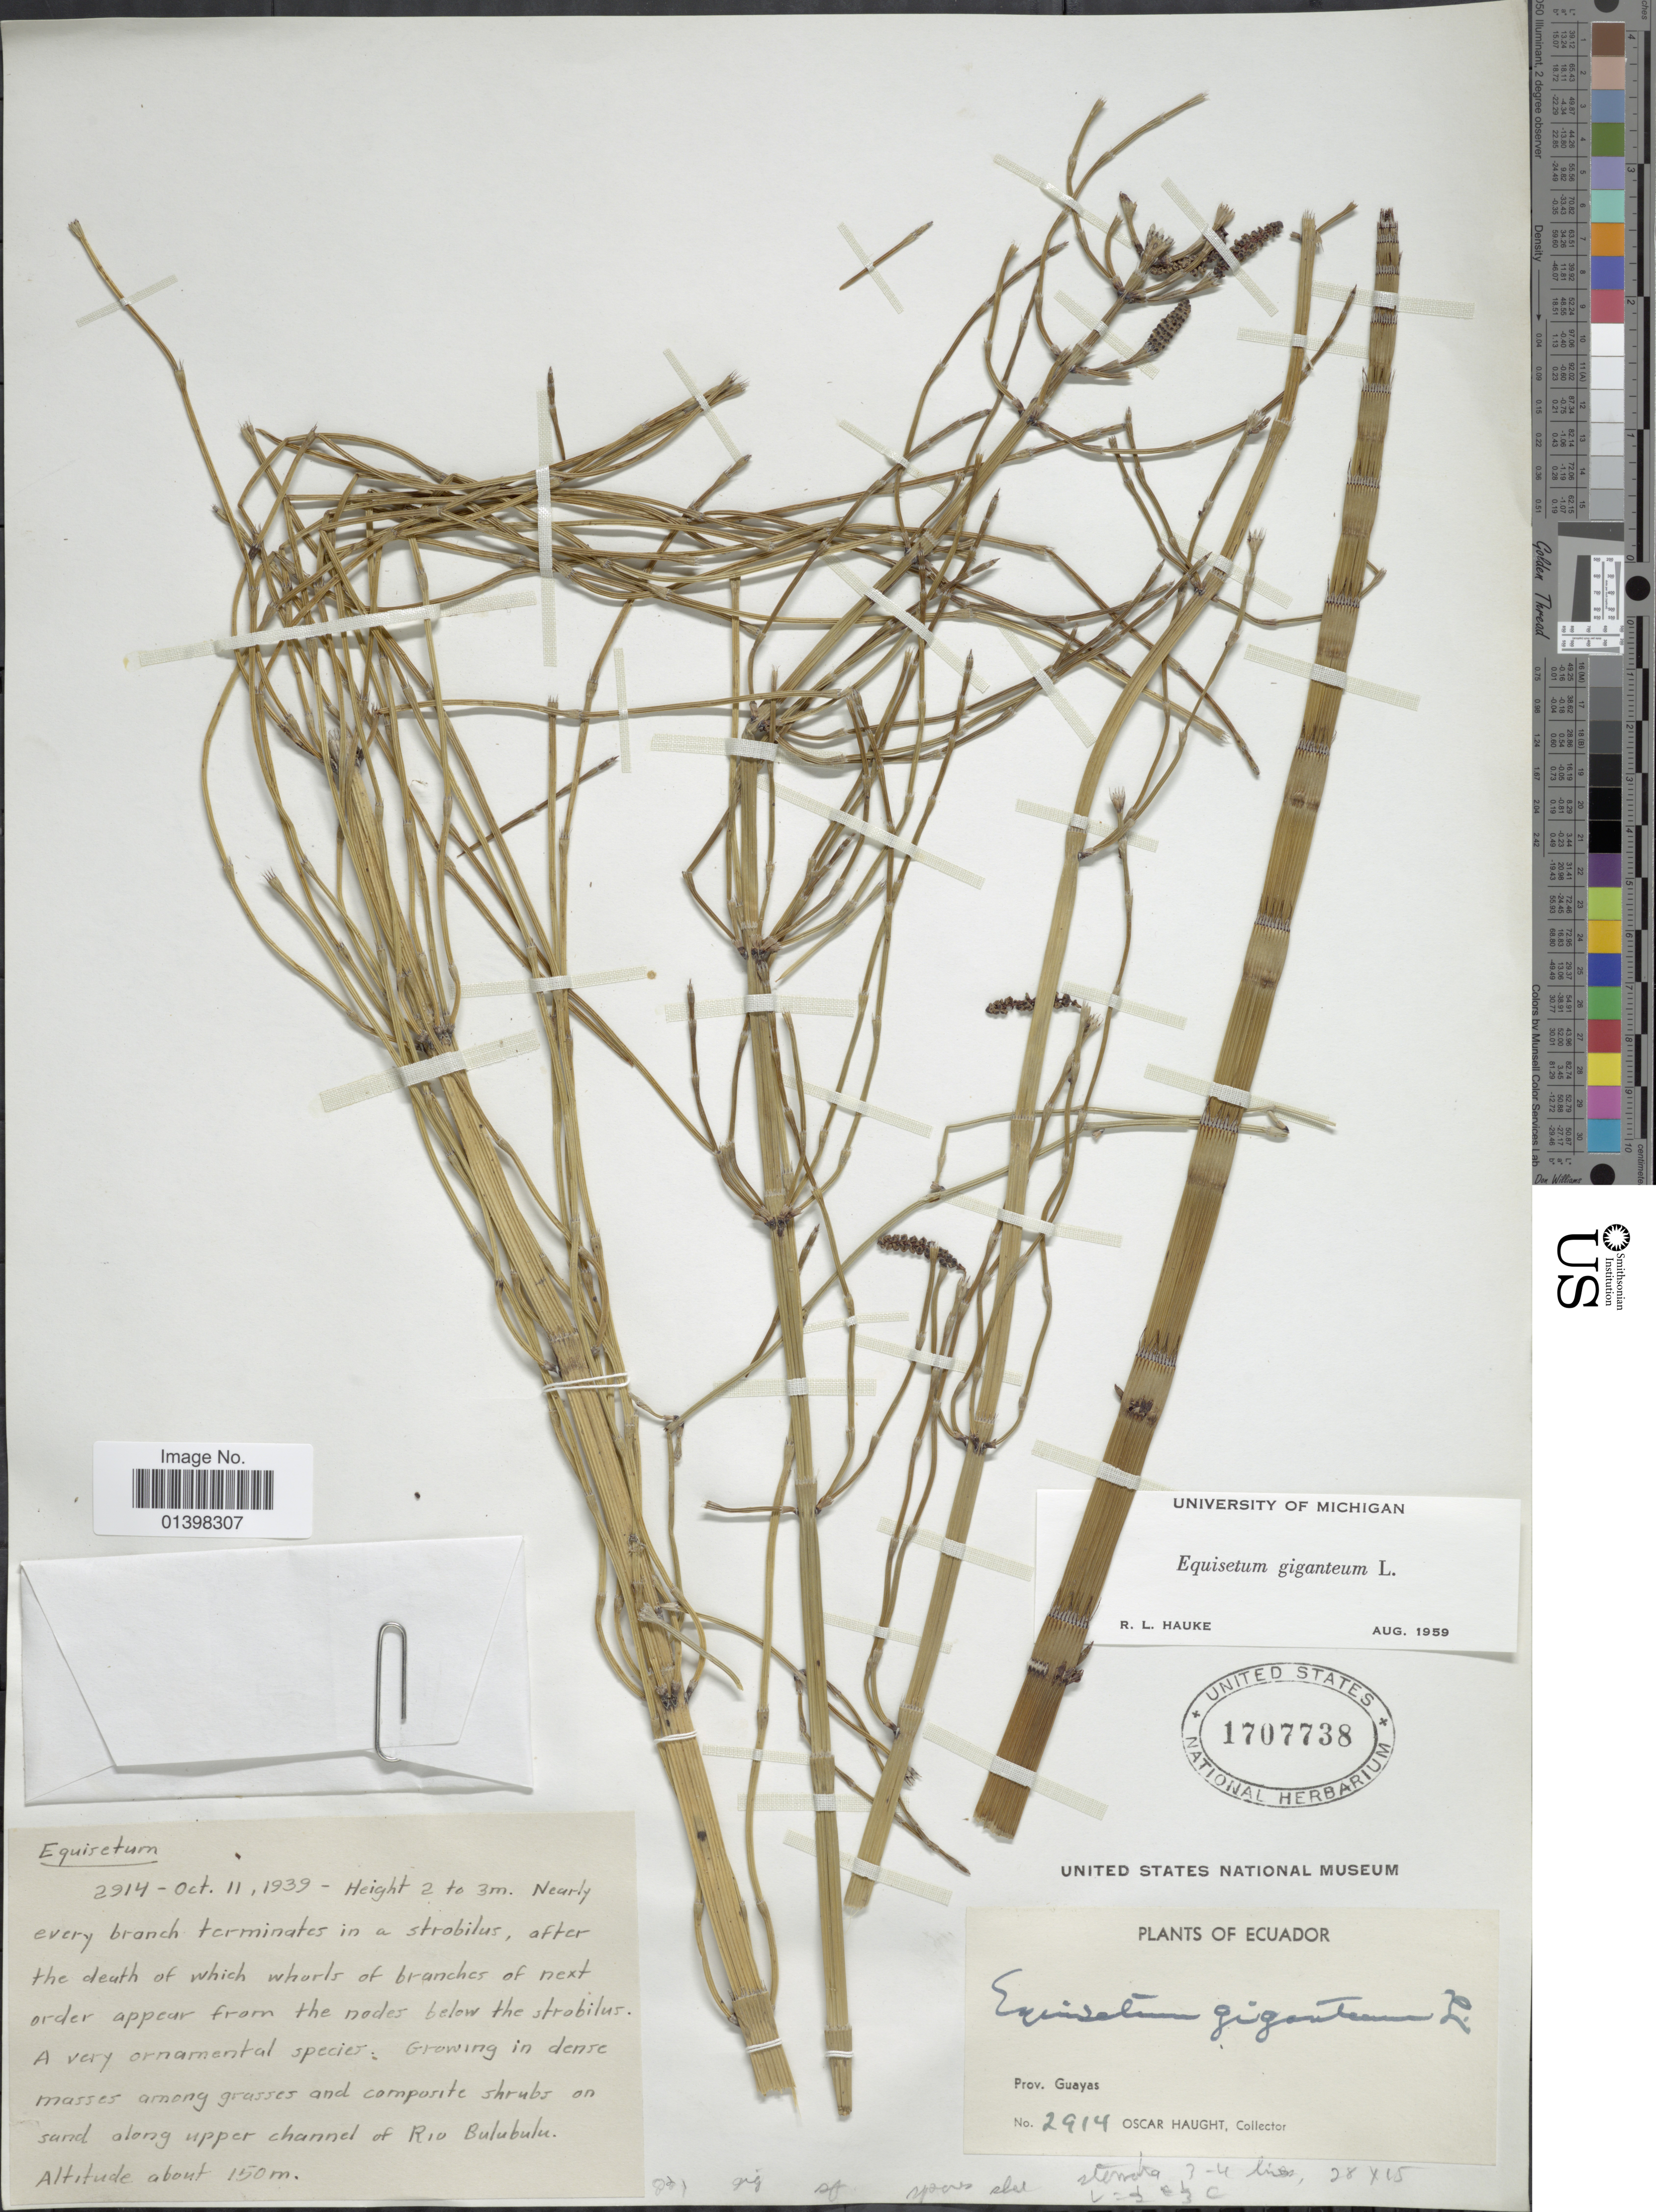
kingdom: Plantae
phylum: Tracheophyta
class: Polypodiopsida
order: Equisetales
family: Equisetaceae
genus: Equisetum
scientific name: Equisetum giganteum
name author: L.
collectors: O. L. Haught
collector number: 2914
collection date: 1939-10-11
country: Ecuador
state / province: Guayas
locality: On sand along upper channel of Rio Bulubulu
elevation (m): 150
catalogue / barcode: US 1707738